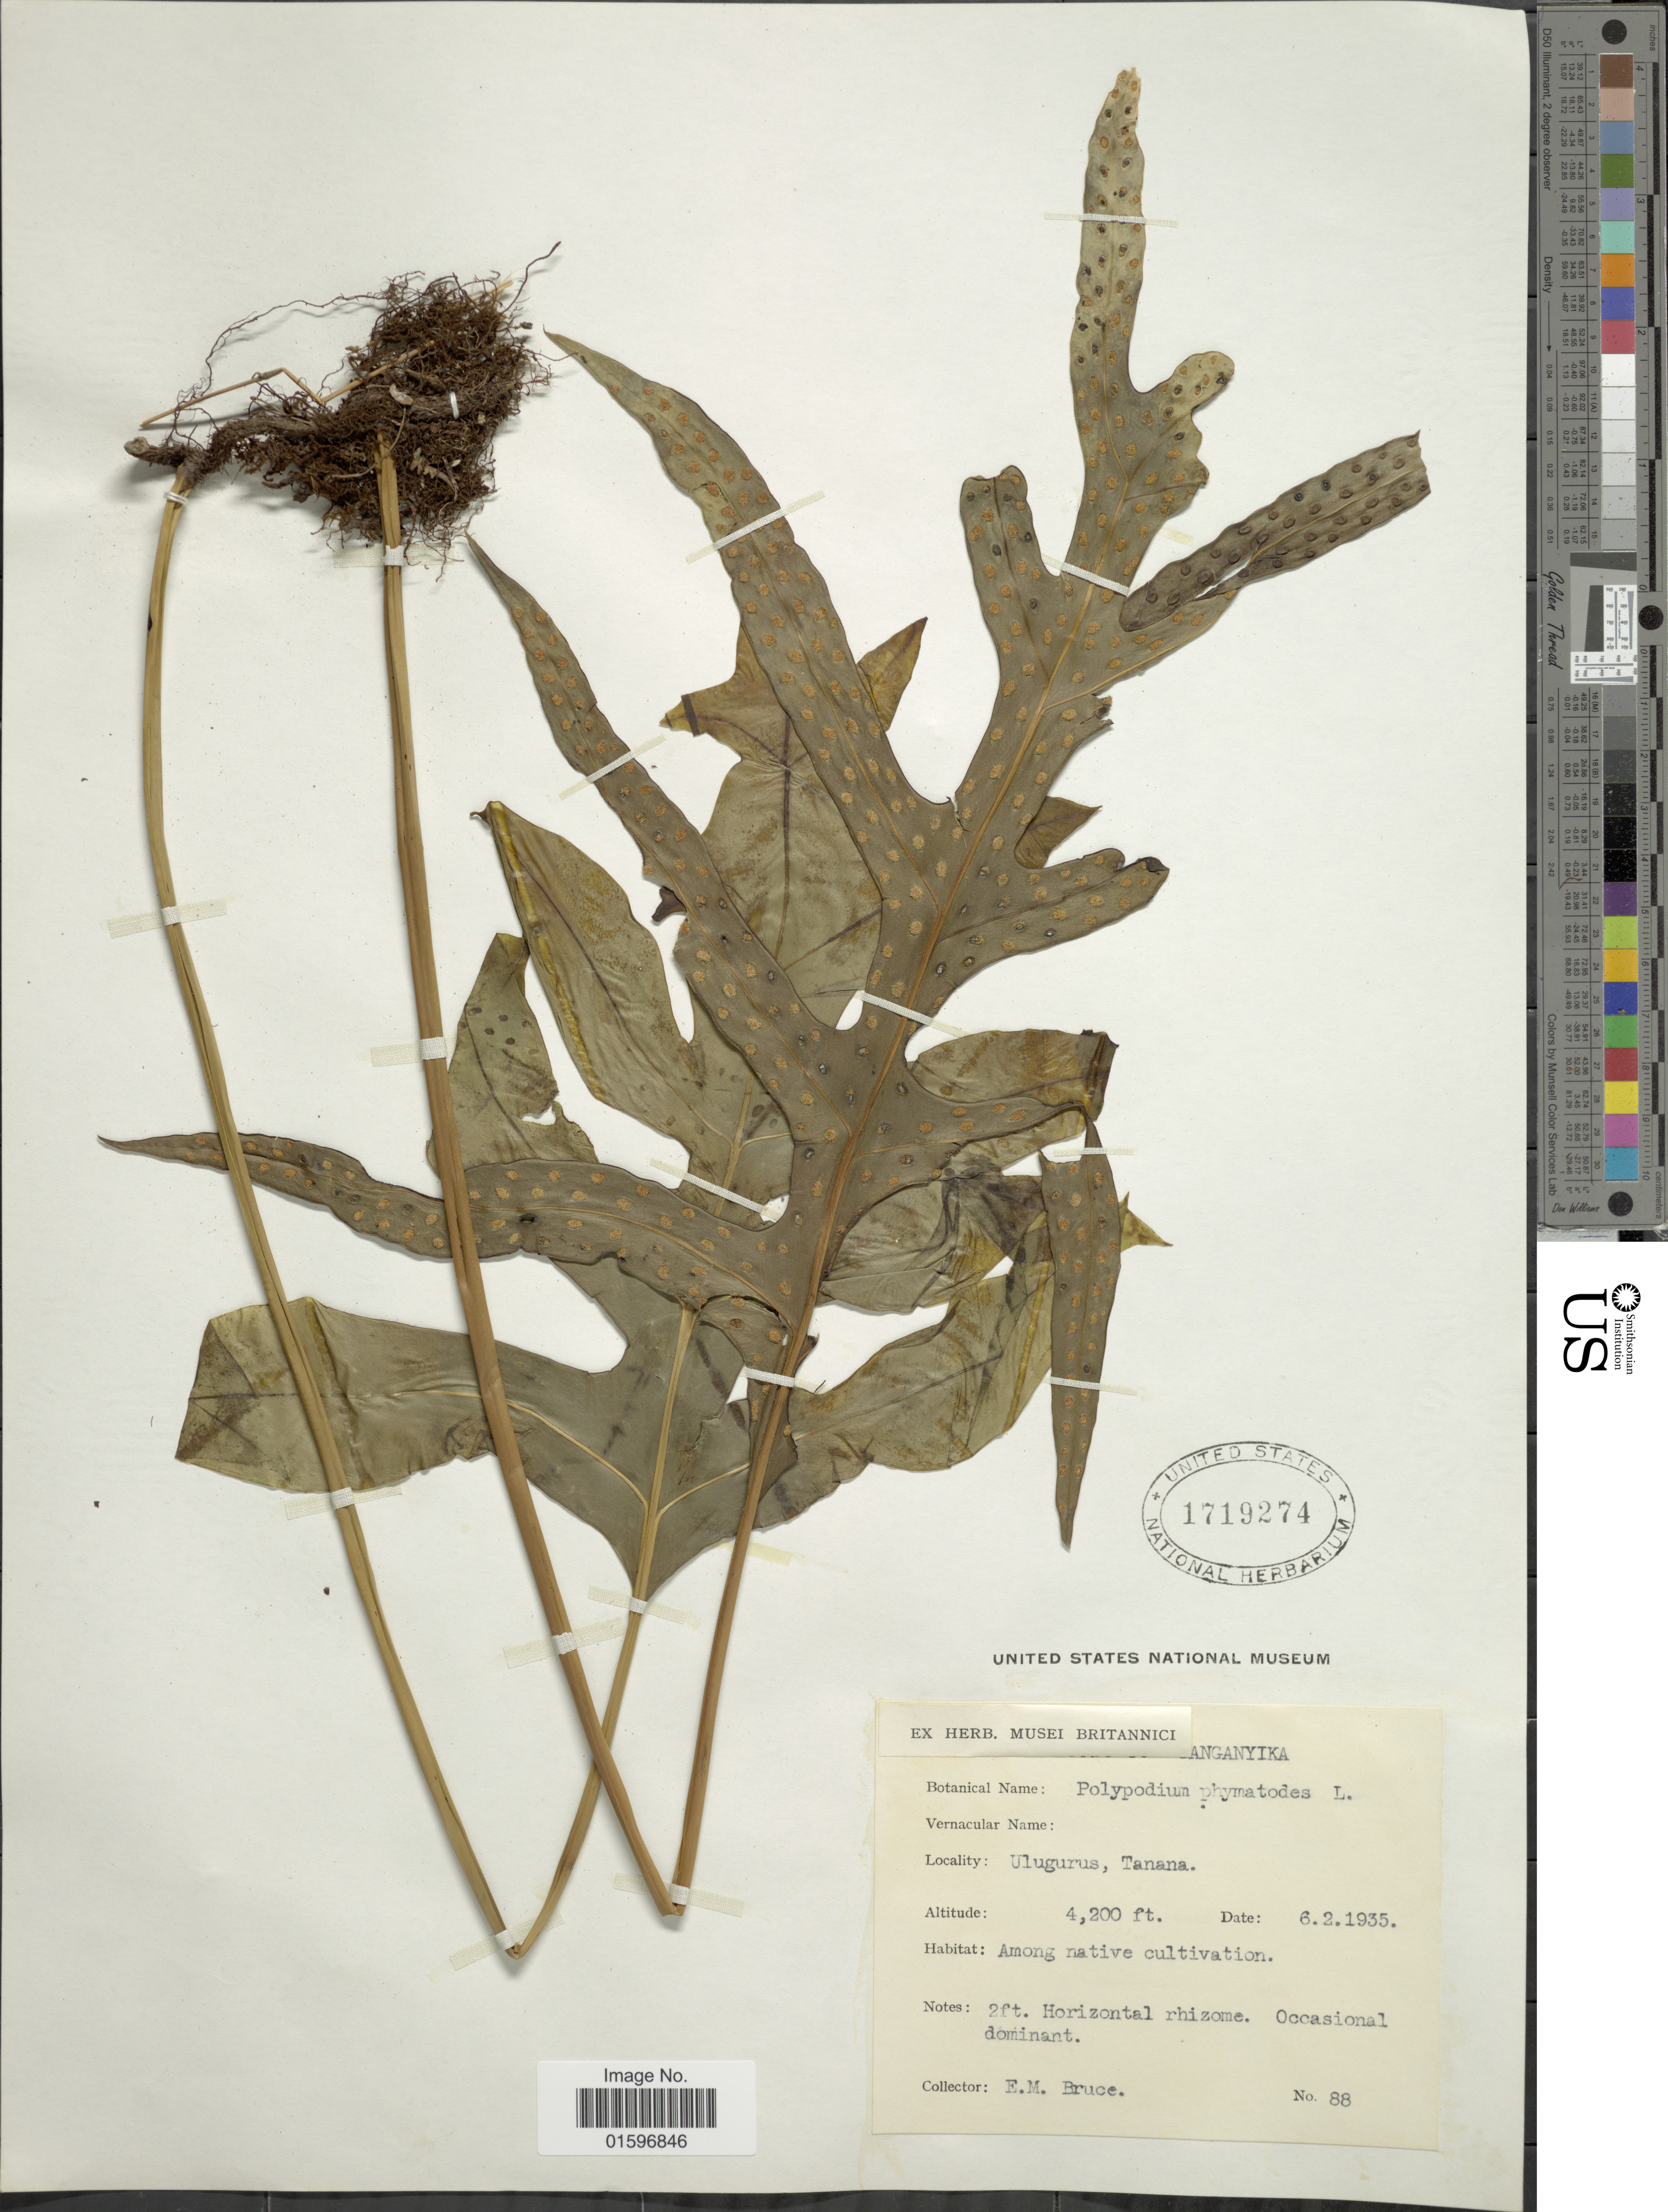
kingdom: Plantae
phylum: Tracheophyta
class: Polypodiopsida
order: Polypodiales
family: Polypodiaceae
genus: Polypodium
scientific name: Polypodium scolopendria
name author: Burm. f.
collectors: E. Bruce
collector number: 88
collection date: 1935-02-06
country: Tanzania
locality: Tanganyika, Ulugurus, Tanana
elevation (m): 1280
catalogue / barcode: US 1719274